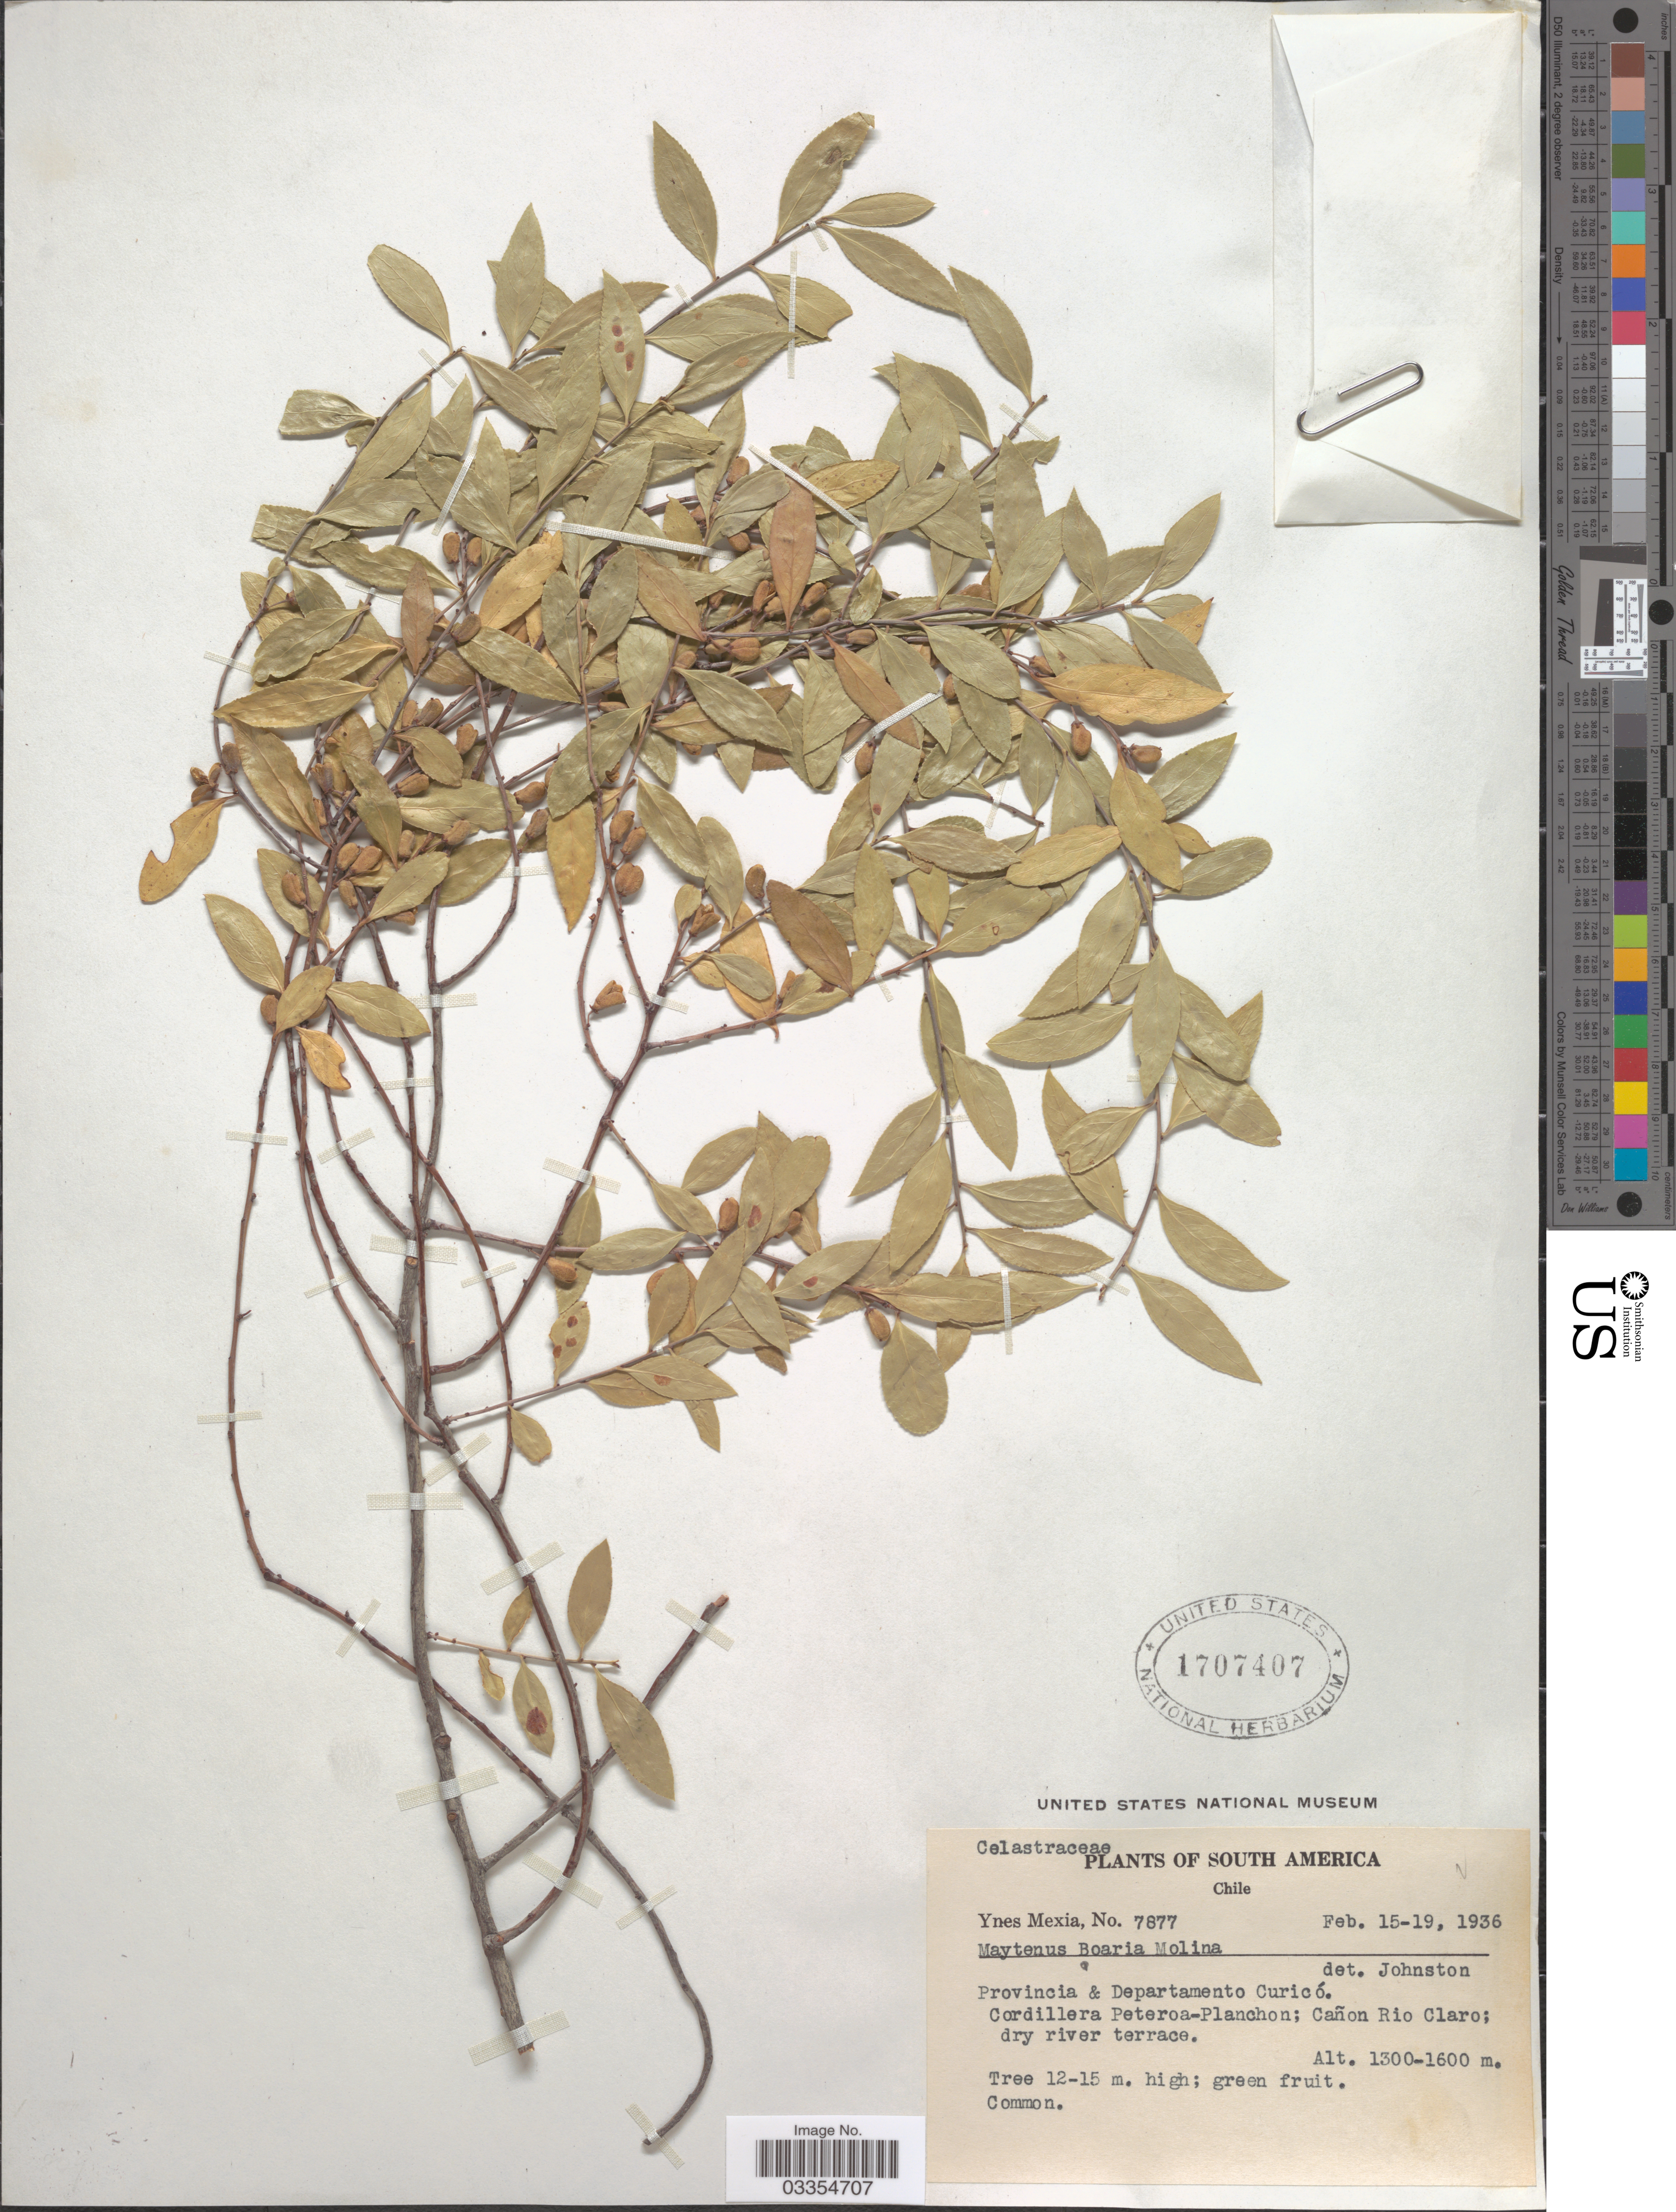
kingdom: Plantae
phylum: Tracheophyta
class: Magnoliopsida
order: Celastrales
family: Celastraceae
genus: Maytenus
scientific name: Maytenus boaria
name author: Molina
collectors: Y. Mexia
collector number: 7877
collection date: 1936-02-15/1936-02-19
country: Chile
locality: Provincia & Departamento Curicó. Cordillera Peteroa-Planchon; Cañon Rio Claro.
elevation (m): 1300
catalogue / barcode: US 1707407